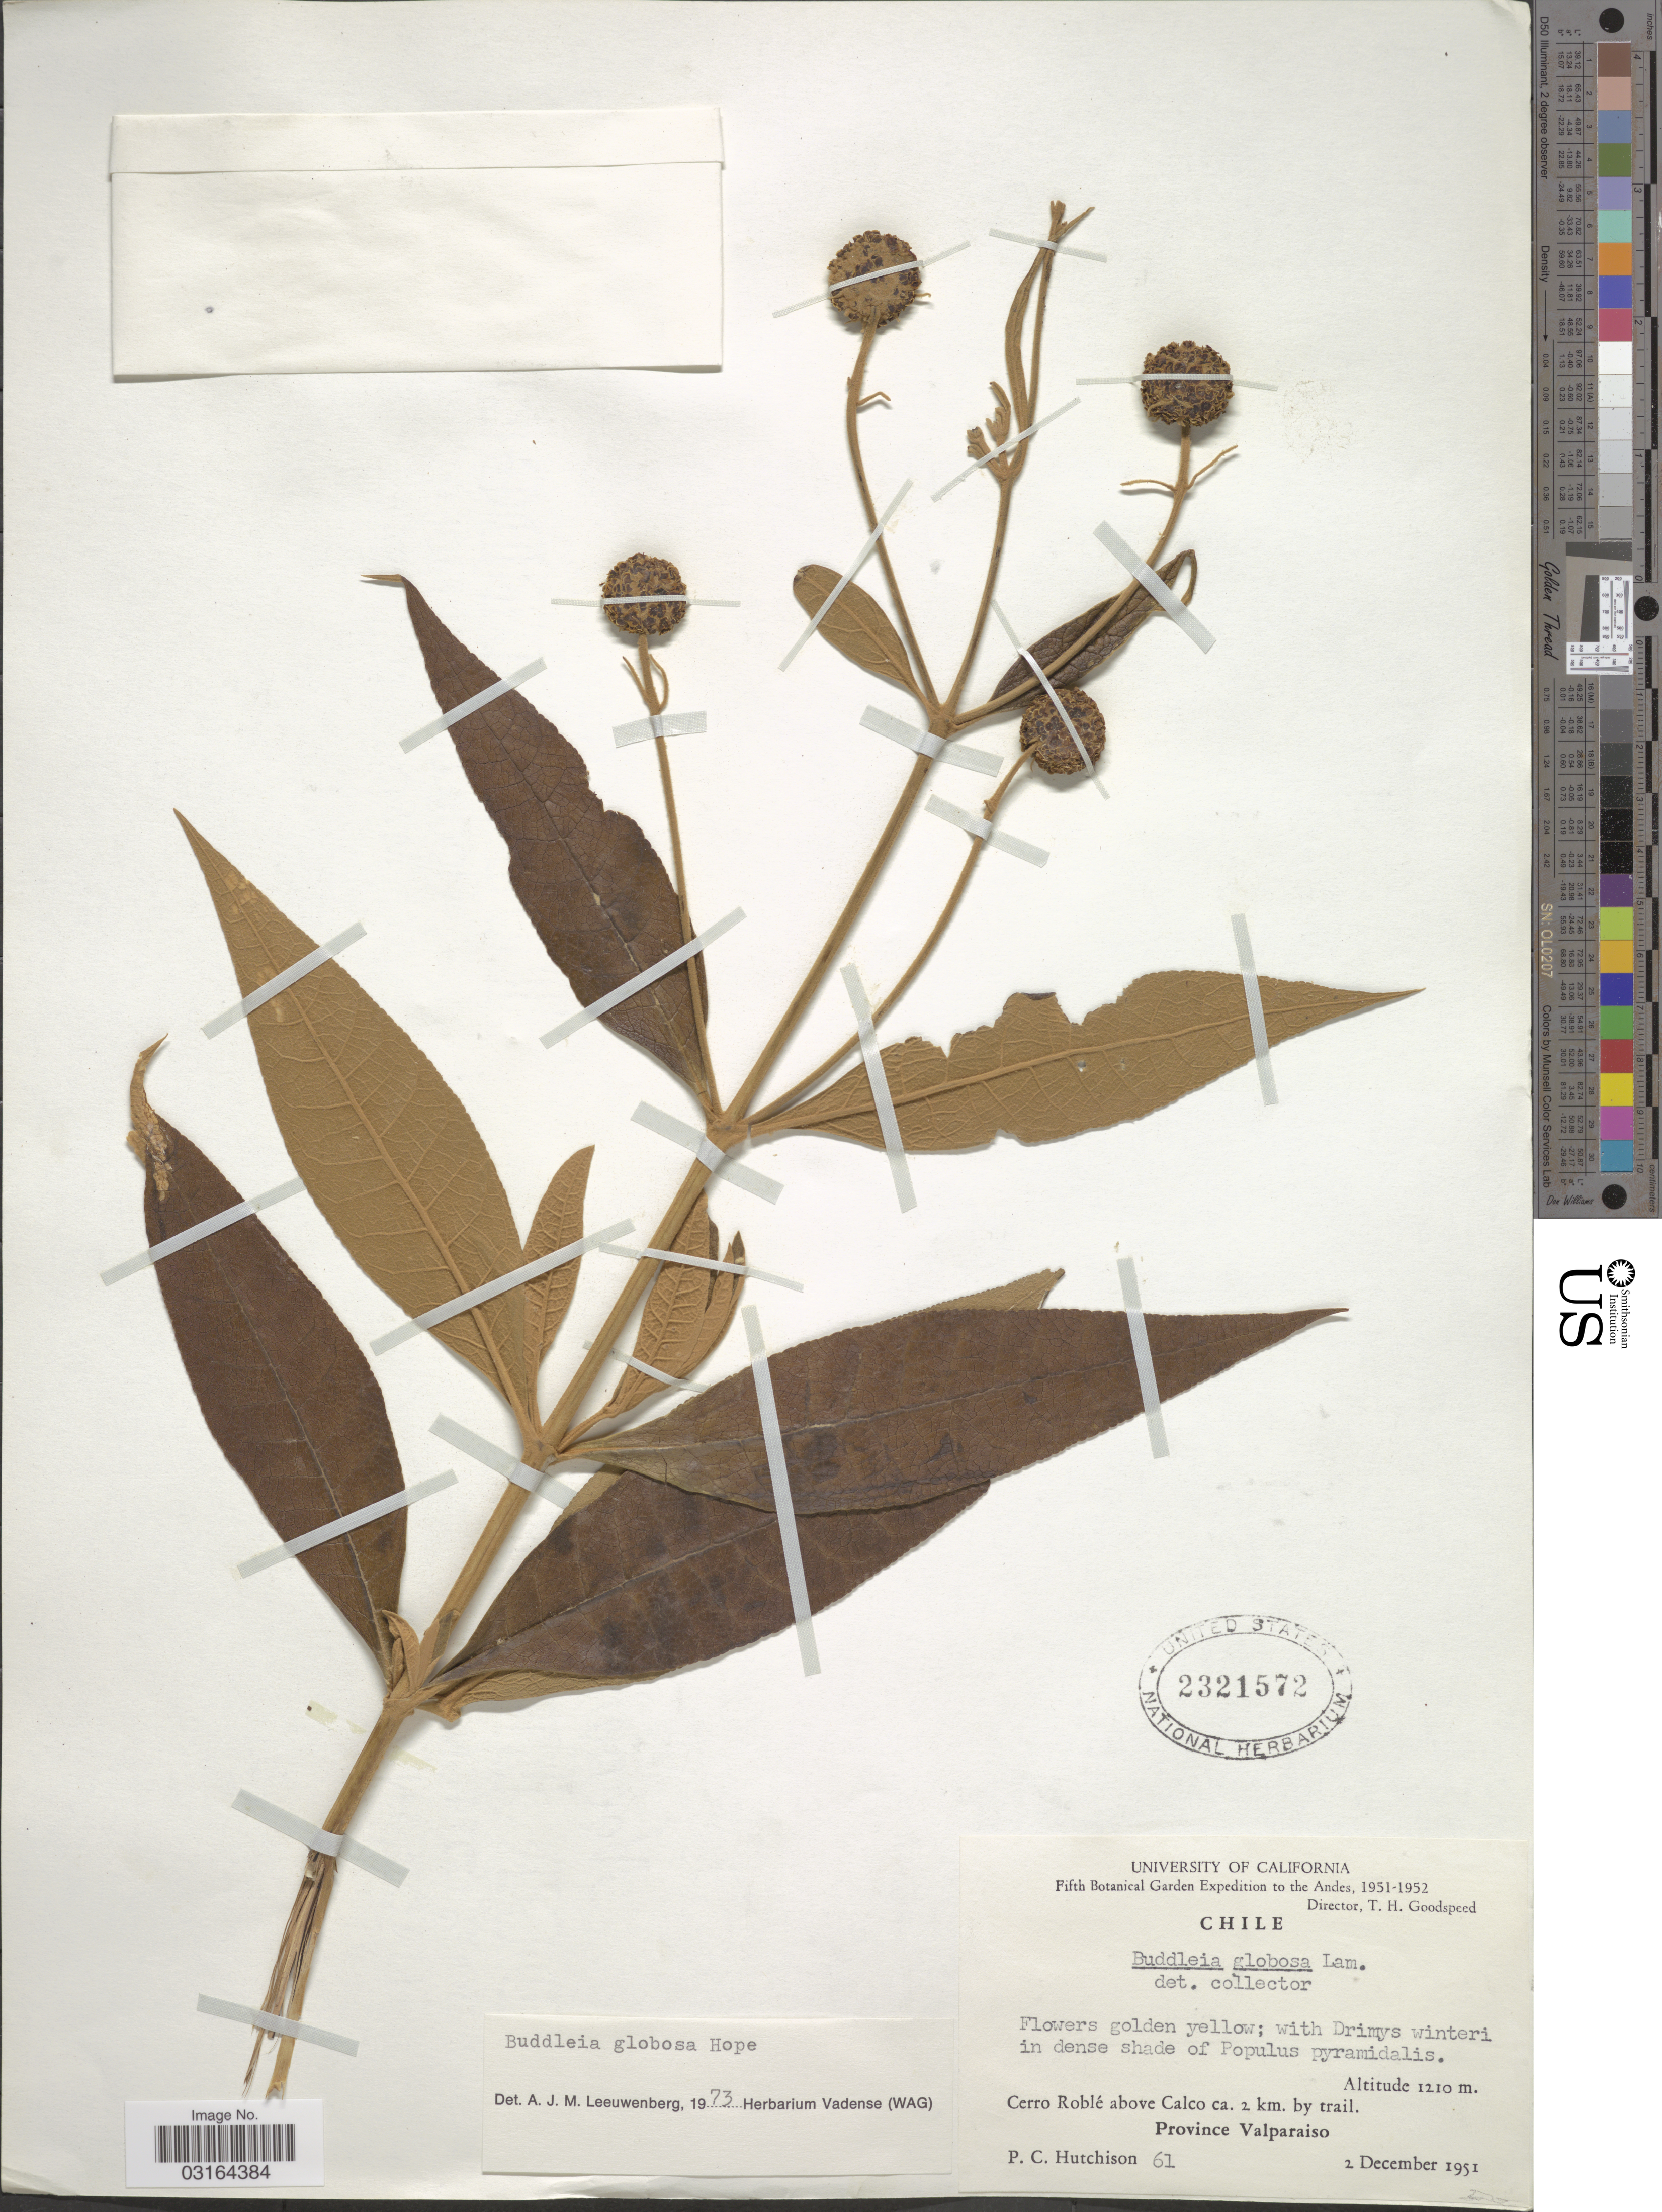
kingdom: Plantae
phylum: Tracheophyta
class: Magnoliopsida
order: Lamiales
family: Scrophulariaceae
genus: Buddleja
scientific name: Buddleja globosa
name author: Hope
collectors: P. C. Hutchison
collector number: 61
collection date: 1951-12-02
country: Chile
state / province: Valparaíso (V)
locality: The Andes, cerro Roblé above Calco ca. 2 km. by trail.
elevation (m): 1210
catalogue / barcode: US 2321572